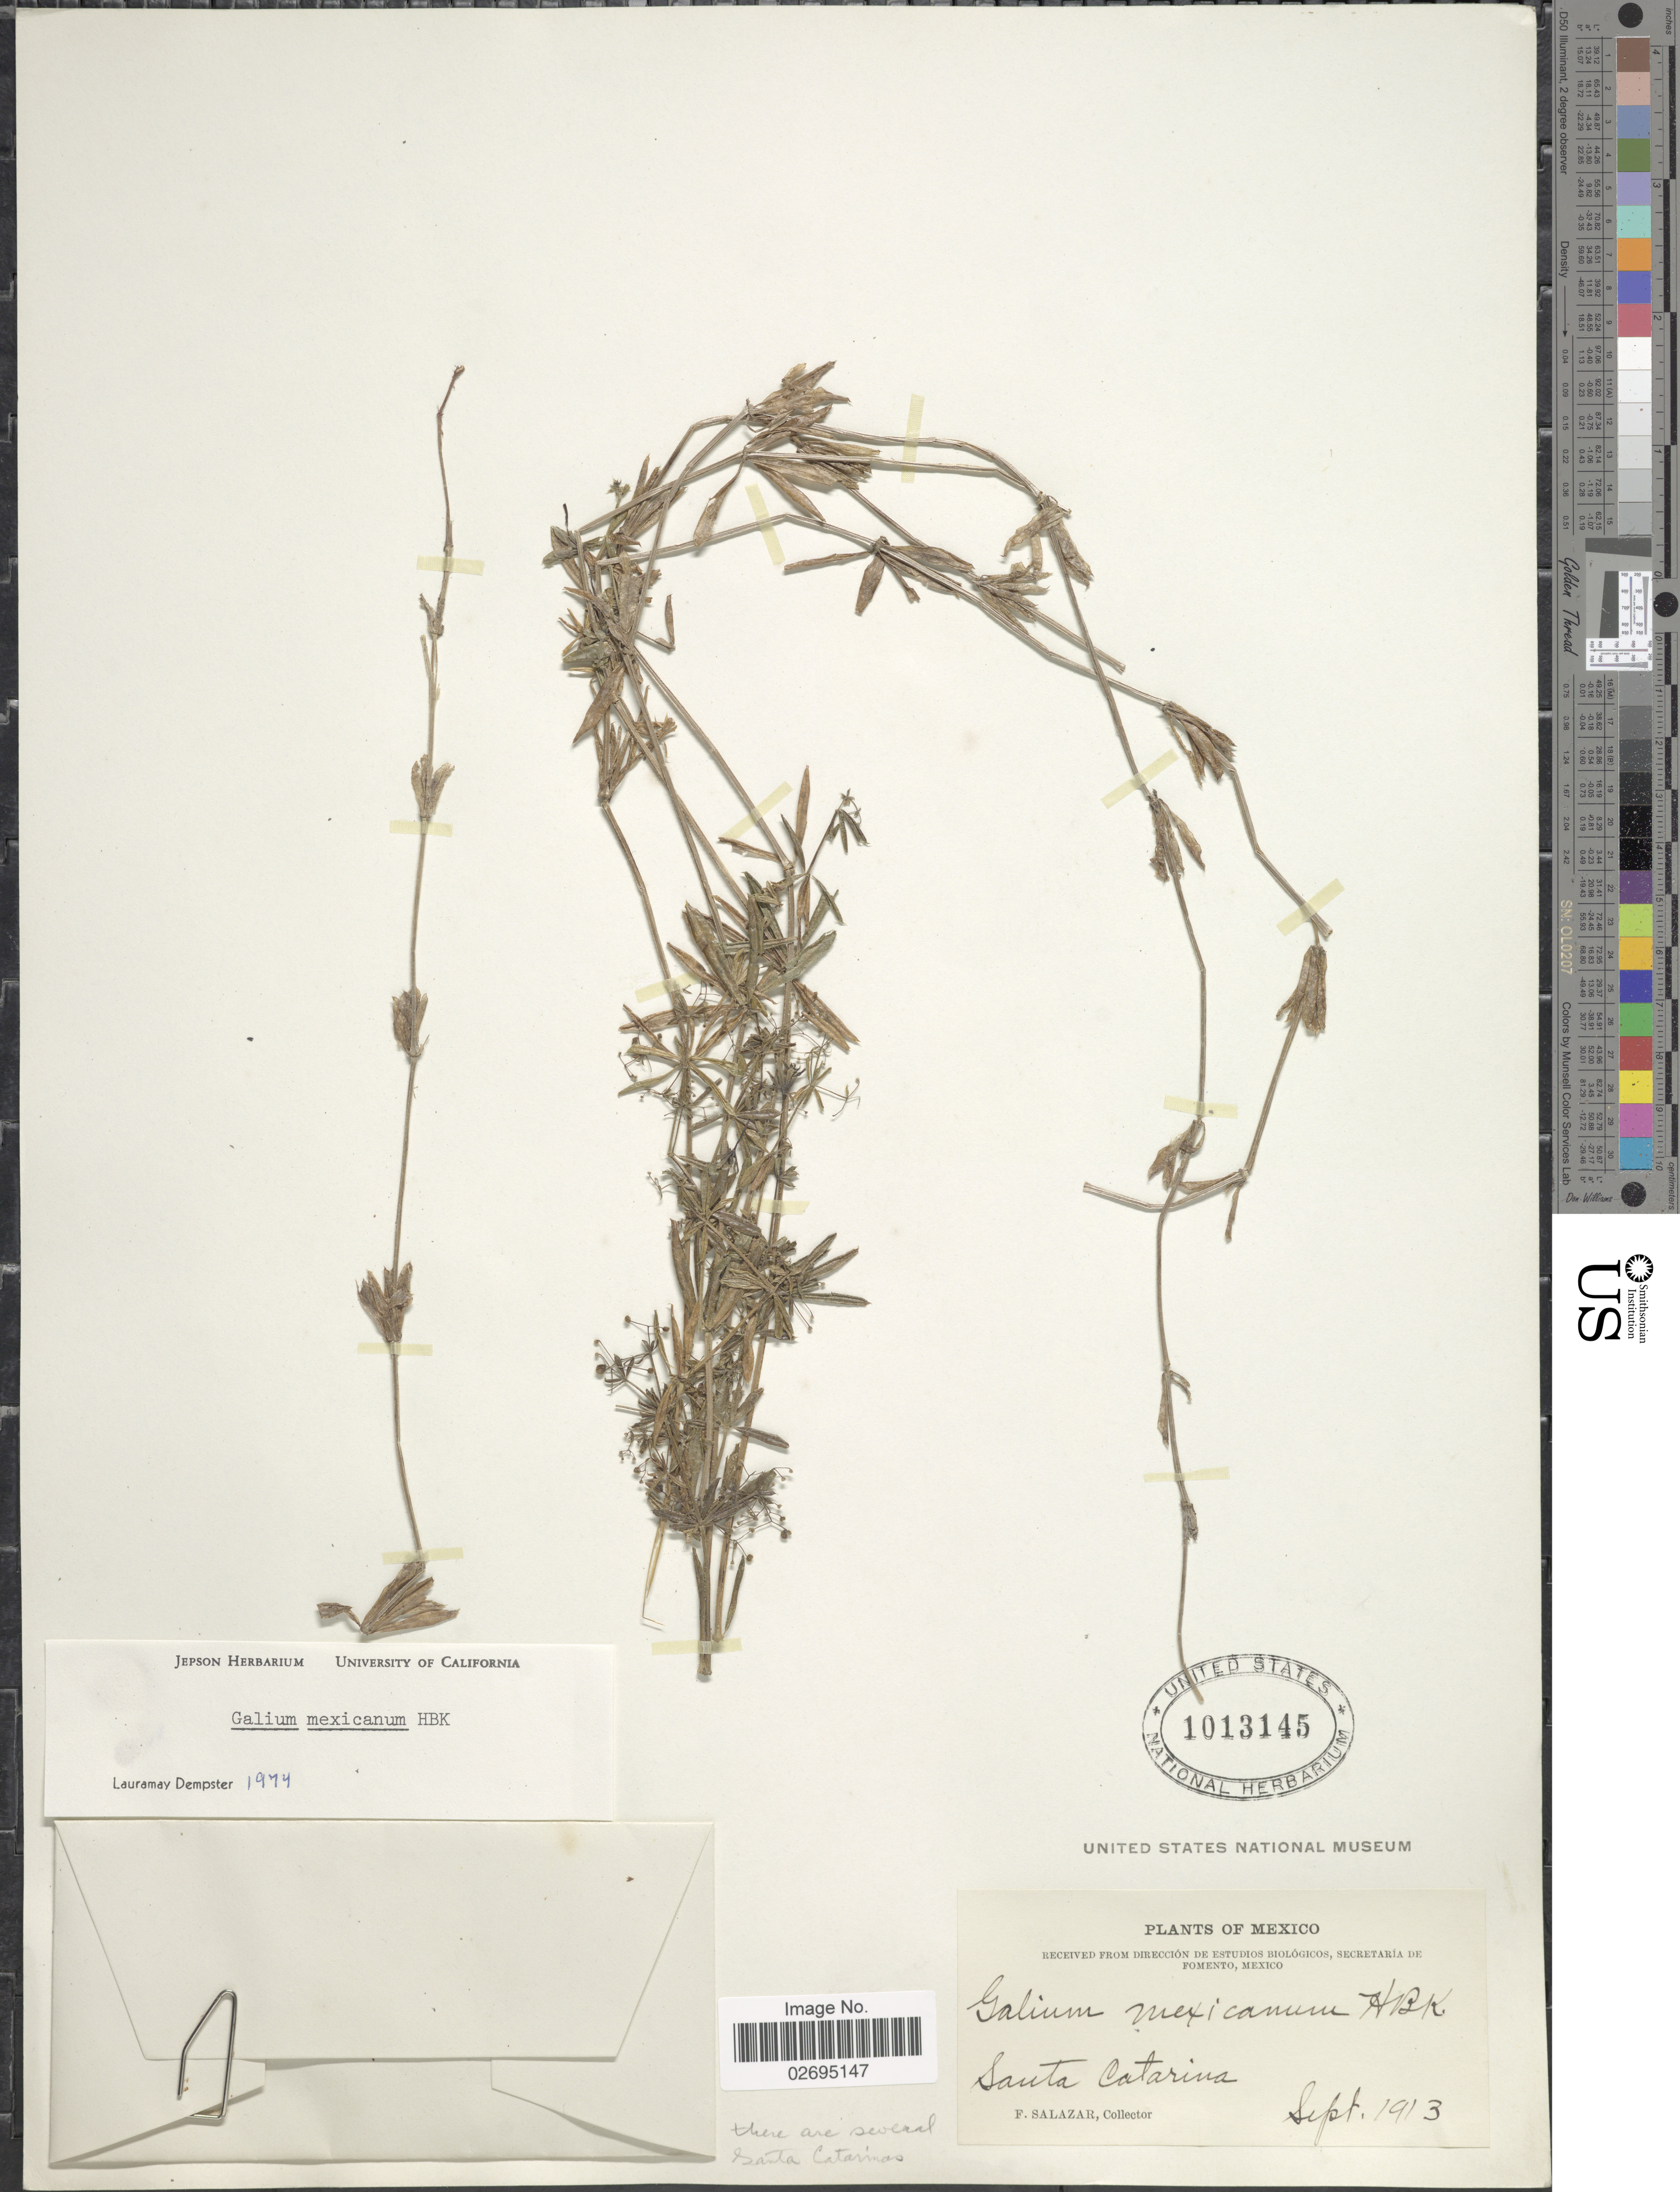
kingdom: Plantae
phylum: Tracheophyta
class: Magnoliopsida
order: Gentianales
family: Rubiaceae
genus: Galium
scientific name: Galium mexicanum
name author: Kunth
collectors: F. Salazar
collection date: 1913-09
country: Mexico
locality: Santa Catarina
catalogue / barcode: US 1013145